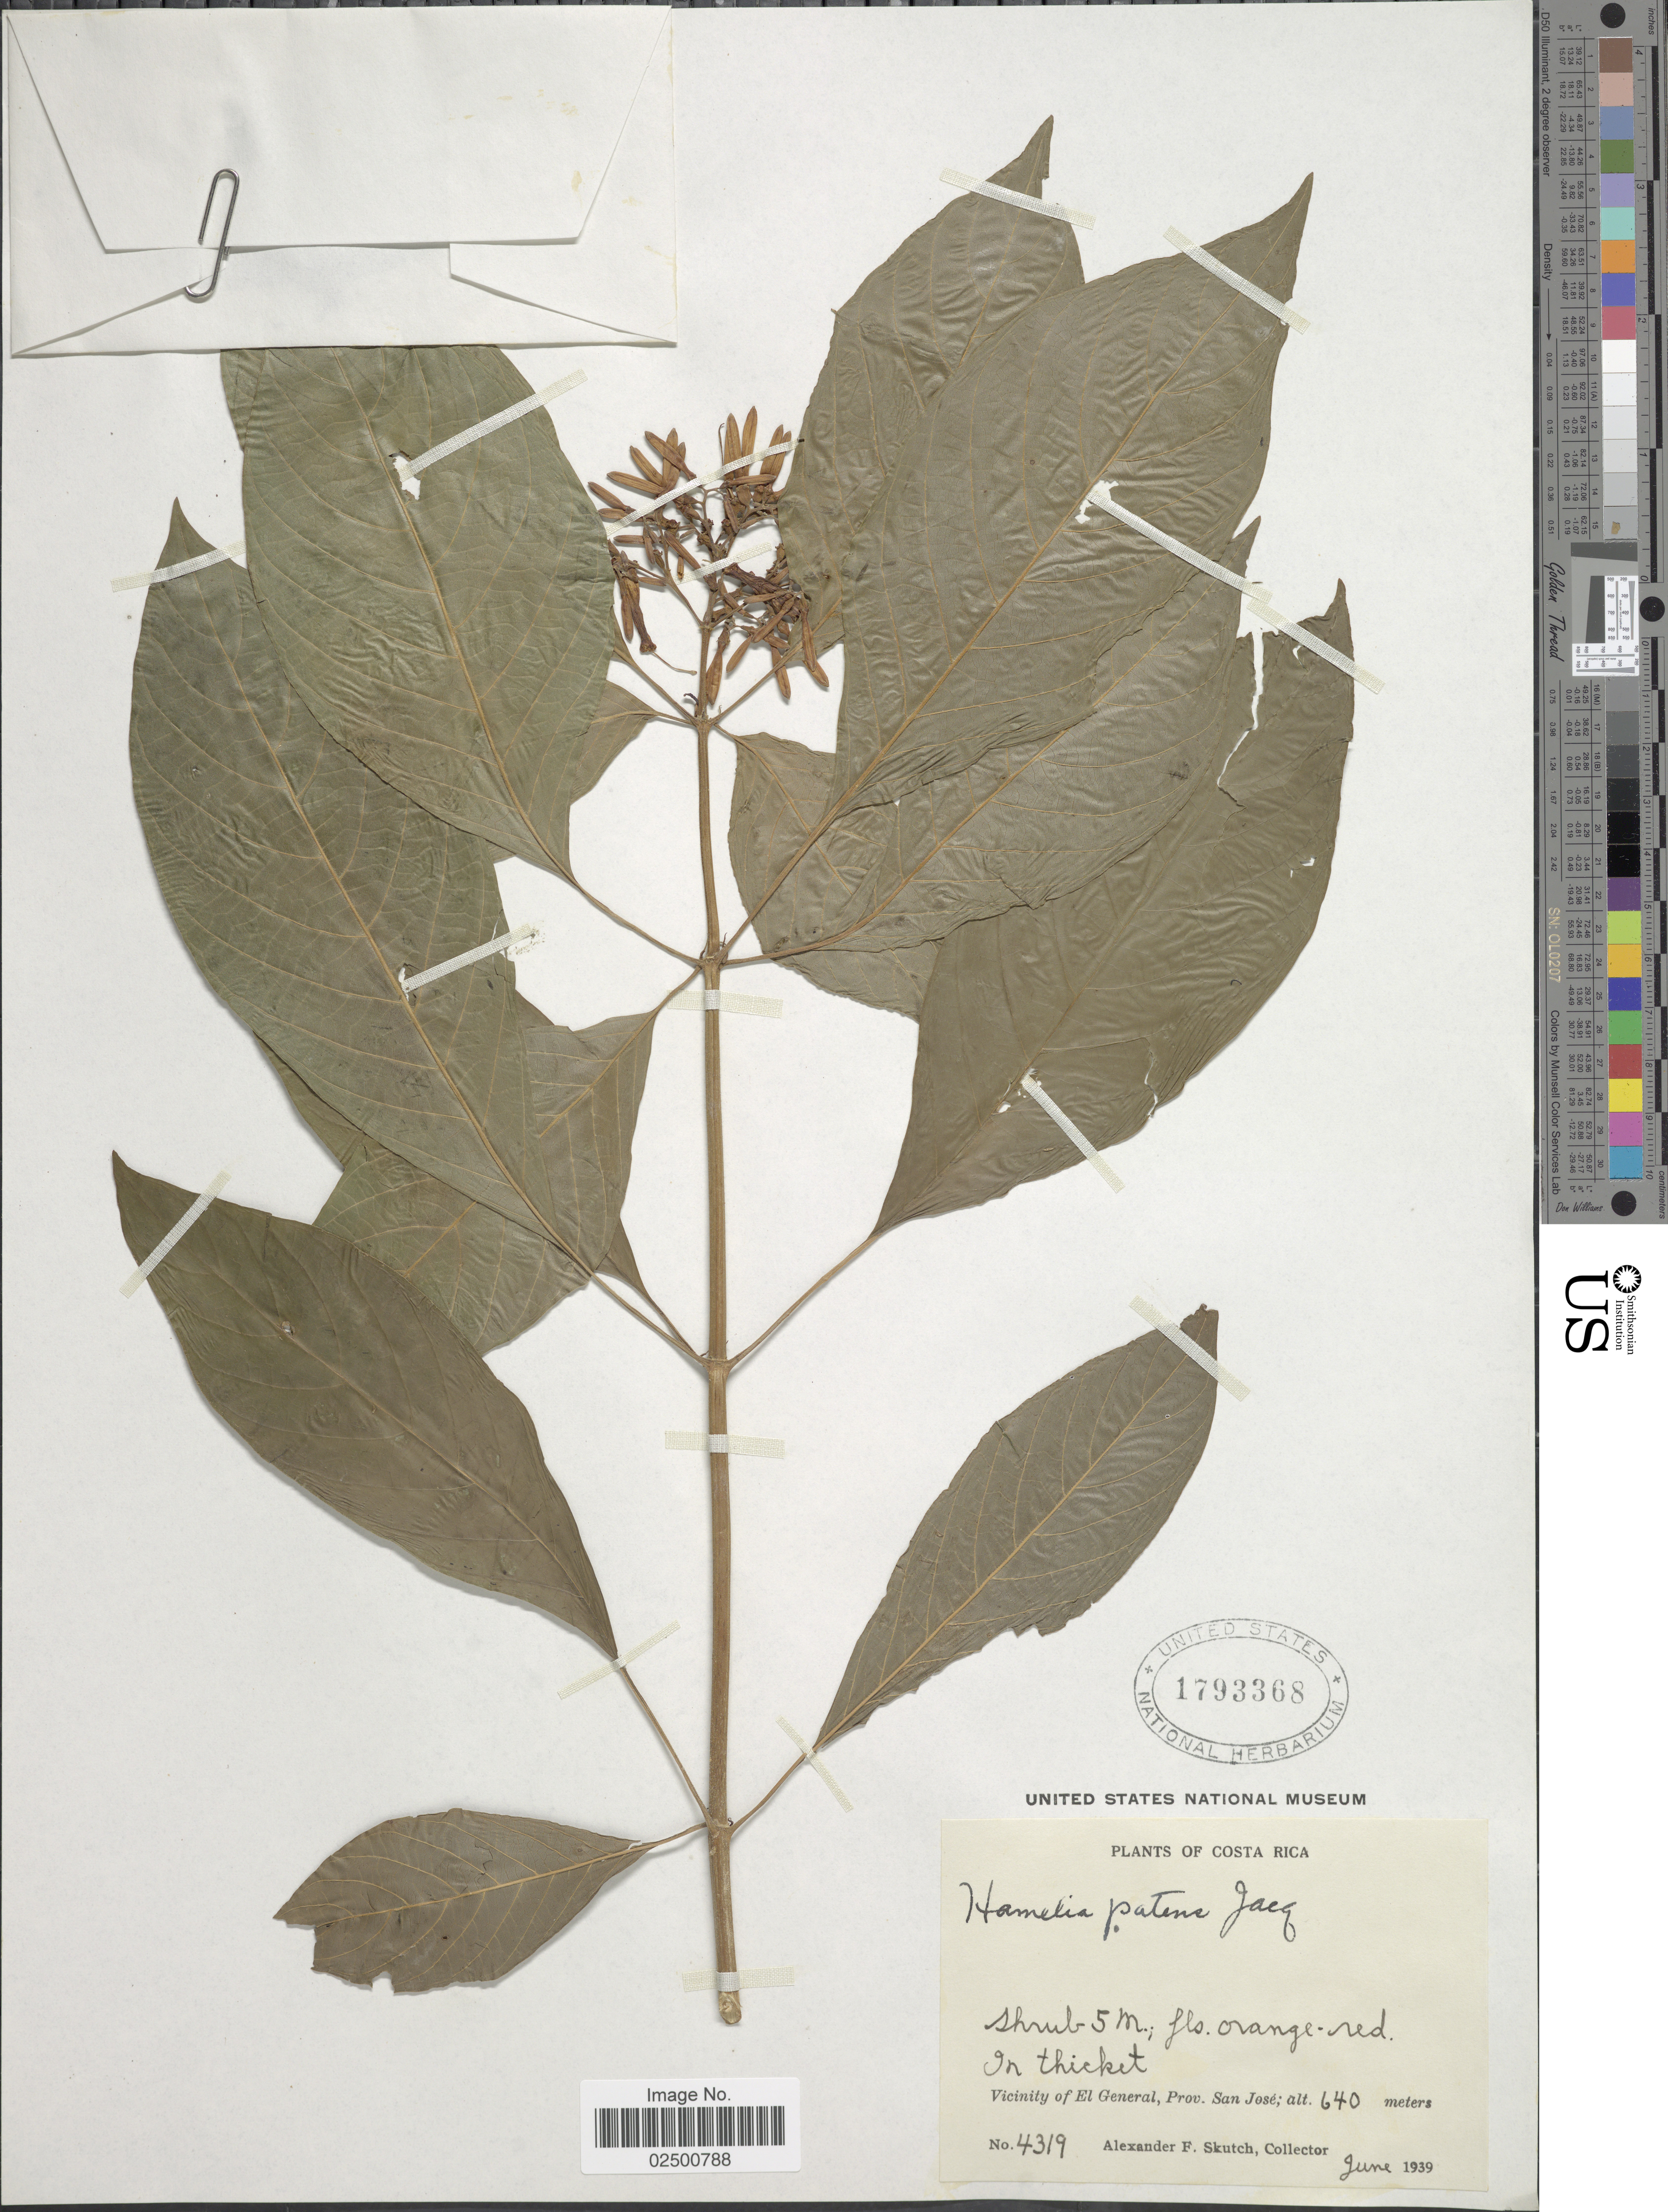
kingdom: Plantae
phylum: Tracheophyta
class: Magnoliopsida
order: Gentianales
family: Rubiaceae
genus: Hamelia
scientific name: Hamelia patens var. patens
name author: Jacq.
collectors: A. F. Skutch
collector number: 4319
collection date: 1939-06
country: Costa Rica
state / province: San José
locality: Vicinity of El General, Prov. San Jose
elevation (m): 640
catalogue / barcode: US 1793368